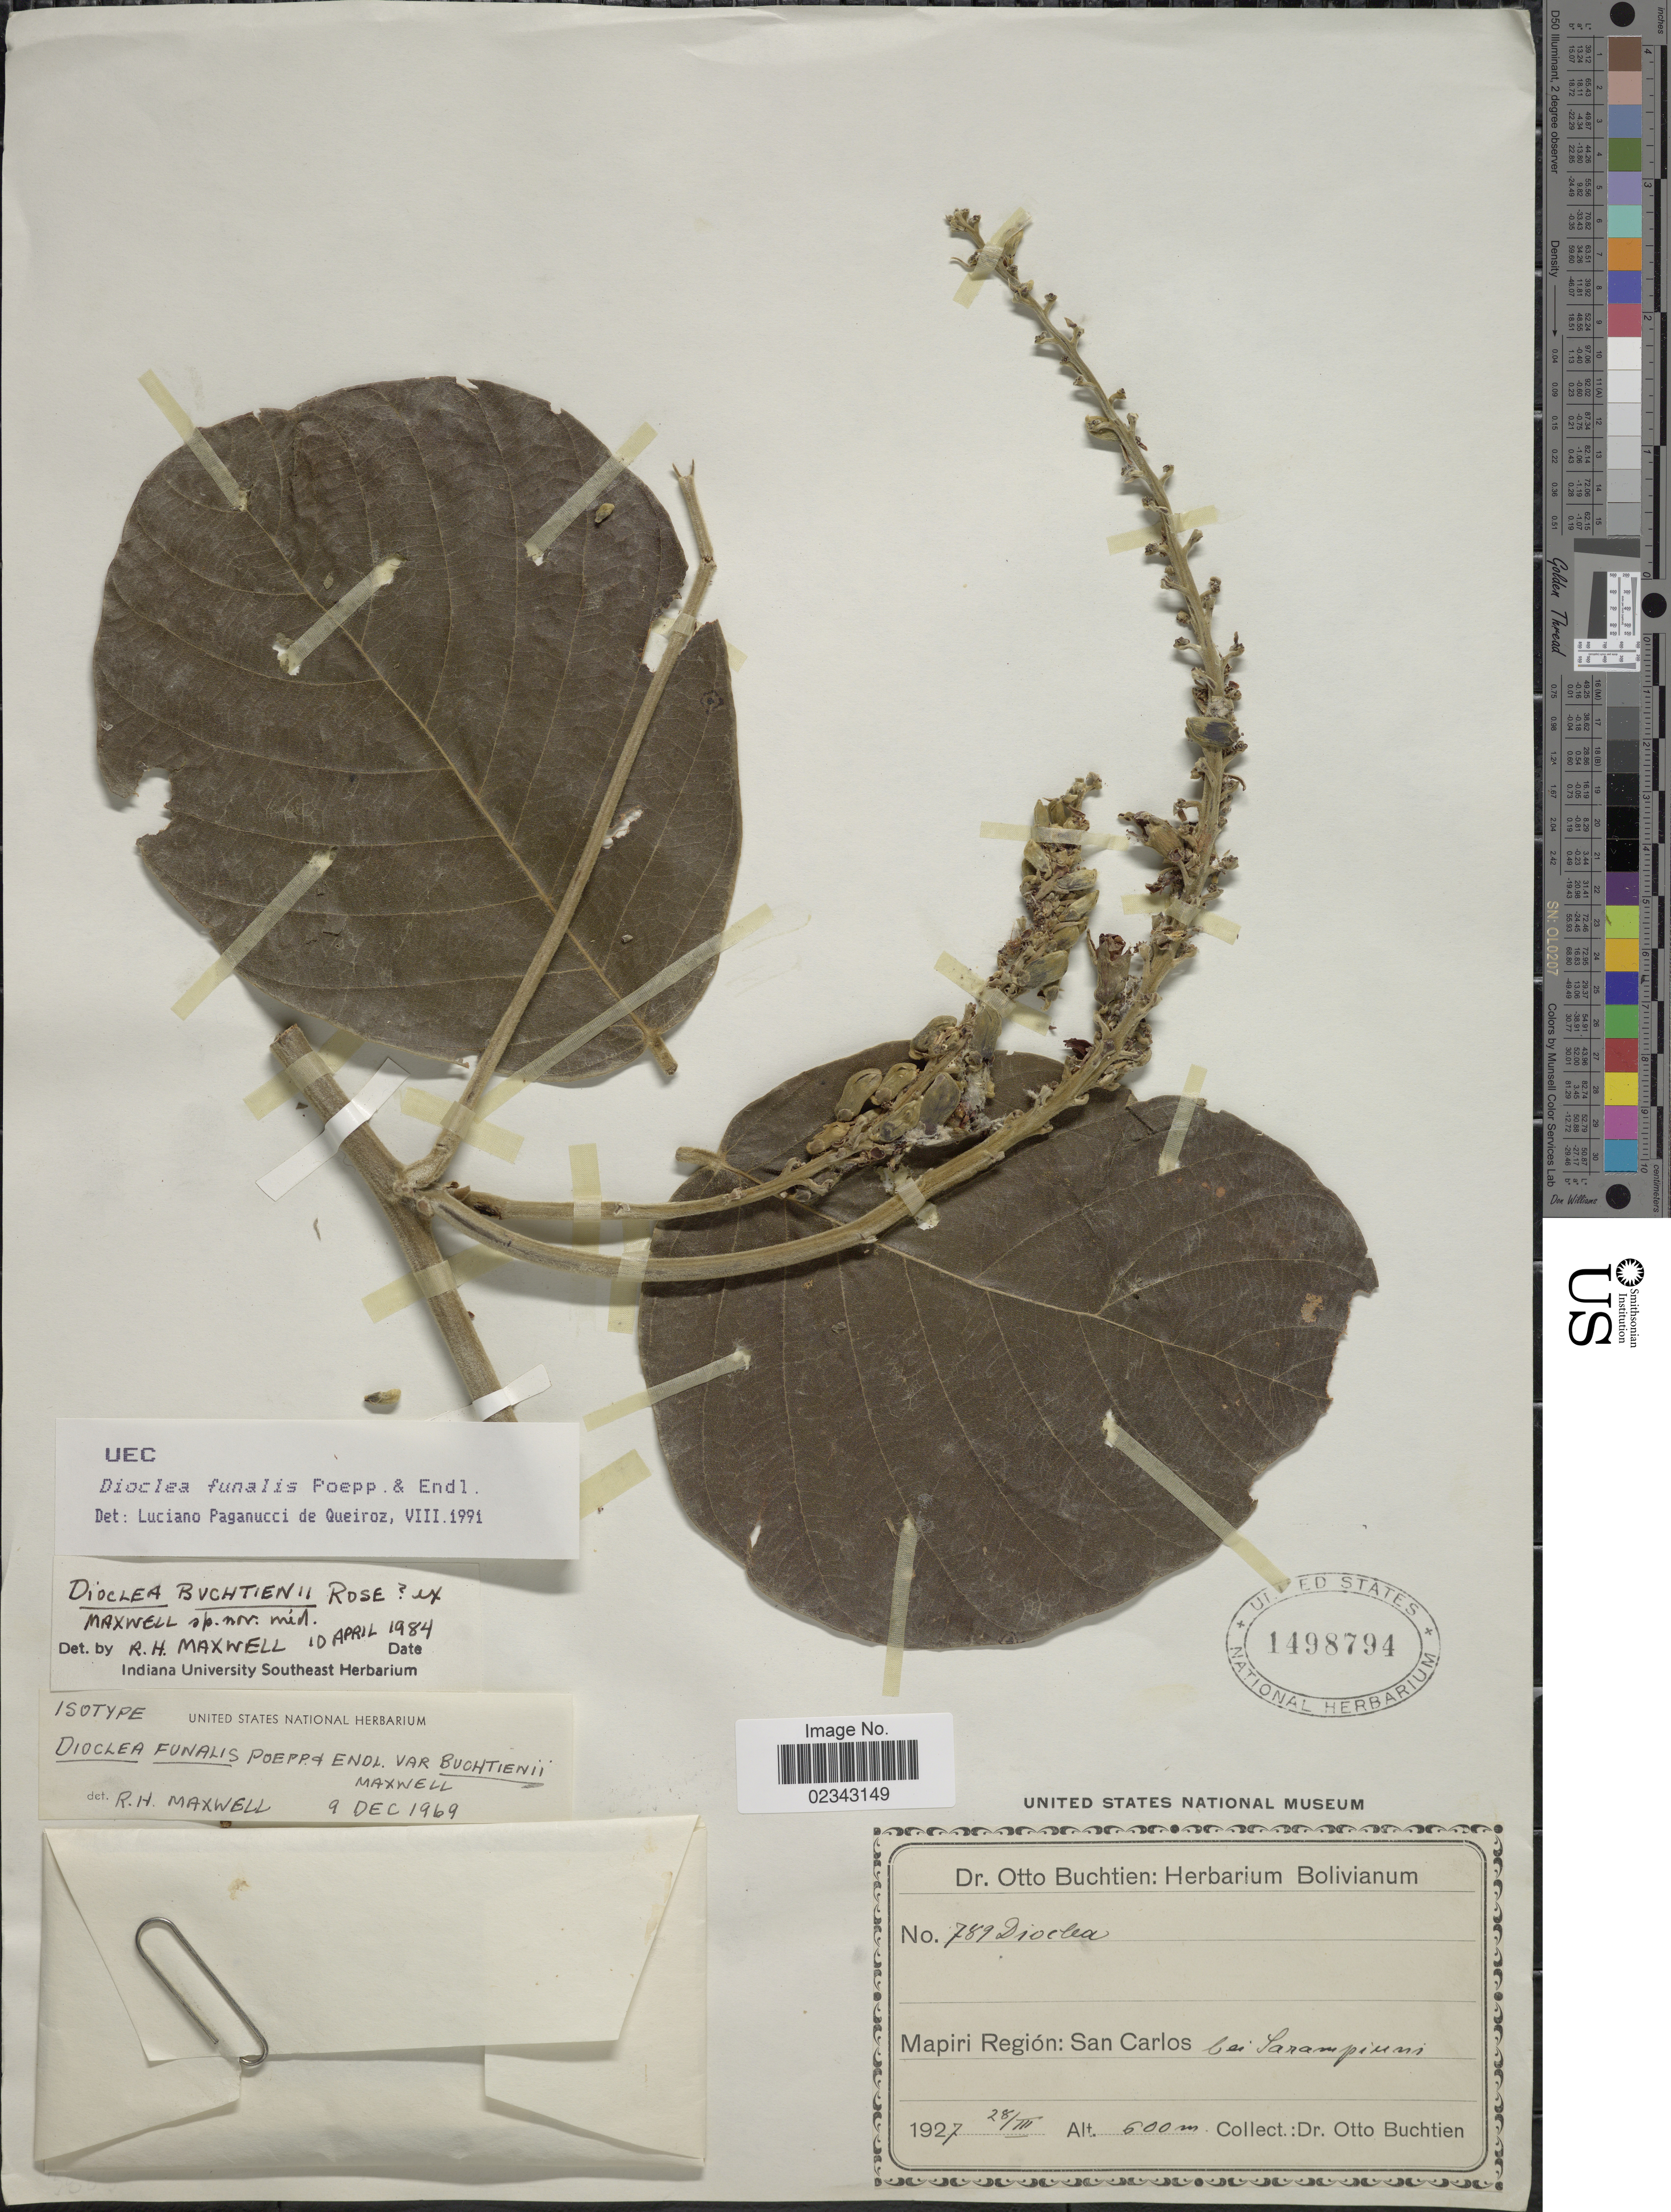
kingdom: Plantae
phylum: Tracheophyta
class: Magnoliopsida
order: Fabales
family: Fabaceae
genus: Macropsychanthus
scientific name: Macropsychanthus funalis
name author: (Poepp.) L.P. Queiroz & Snak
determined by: Strong, Mark T., (BOT), Smithsonian Institution - National Museum of Natural History (UNITED STATES)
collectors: O. Buchtien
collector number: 789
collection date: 1927-03-28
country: Bolivia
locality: Mapiri Región: San Carlos bei Sarampinni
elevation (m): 600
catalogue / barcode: US 1498794